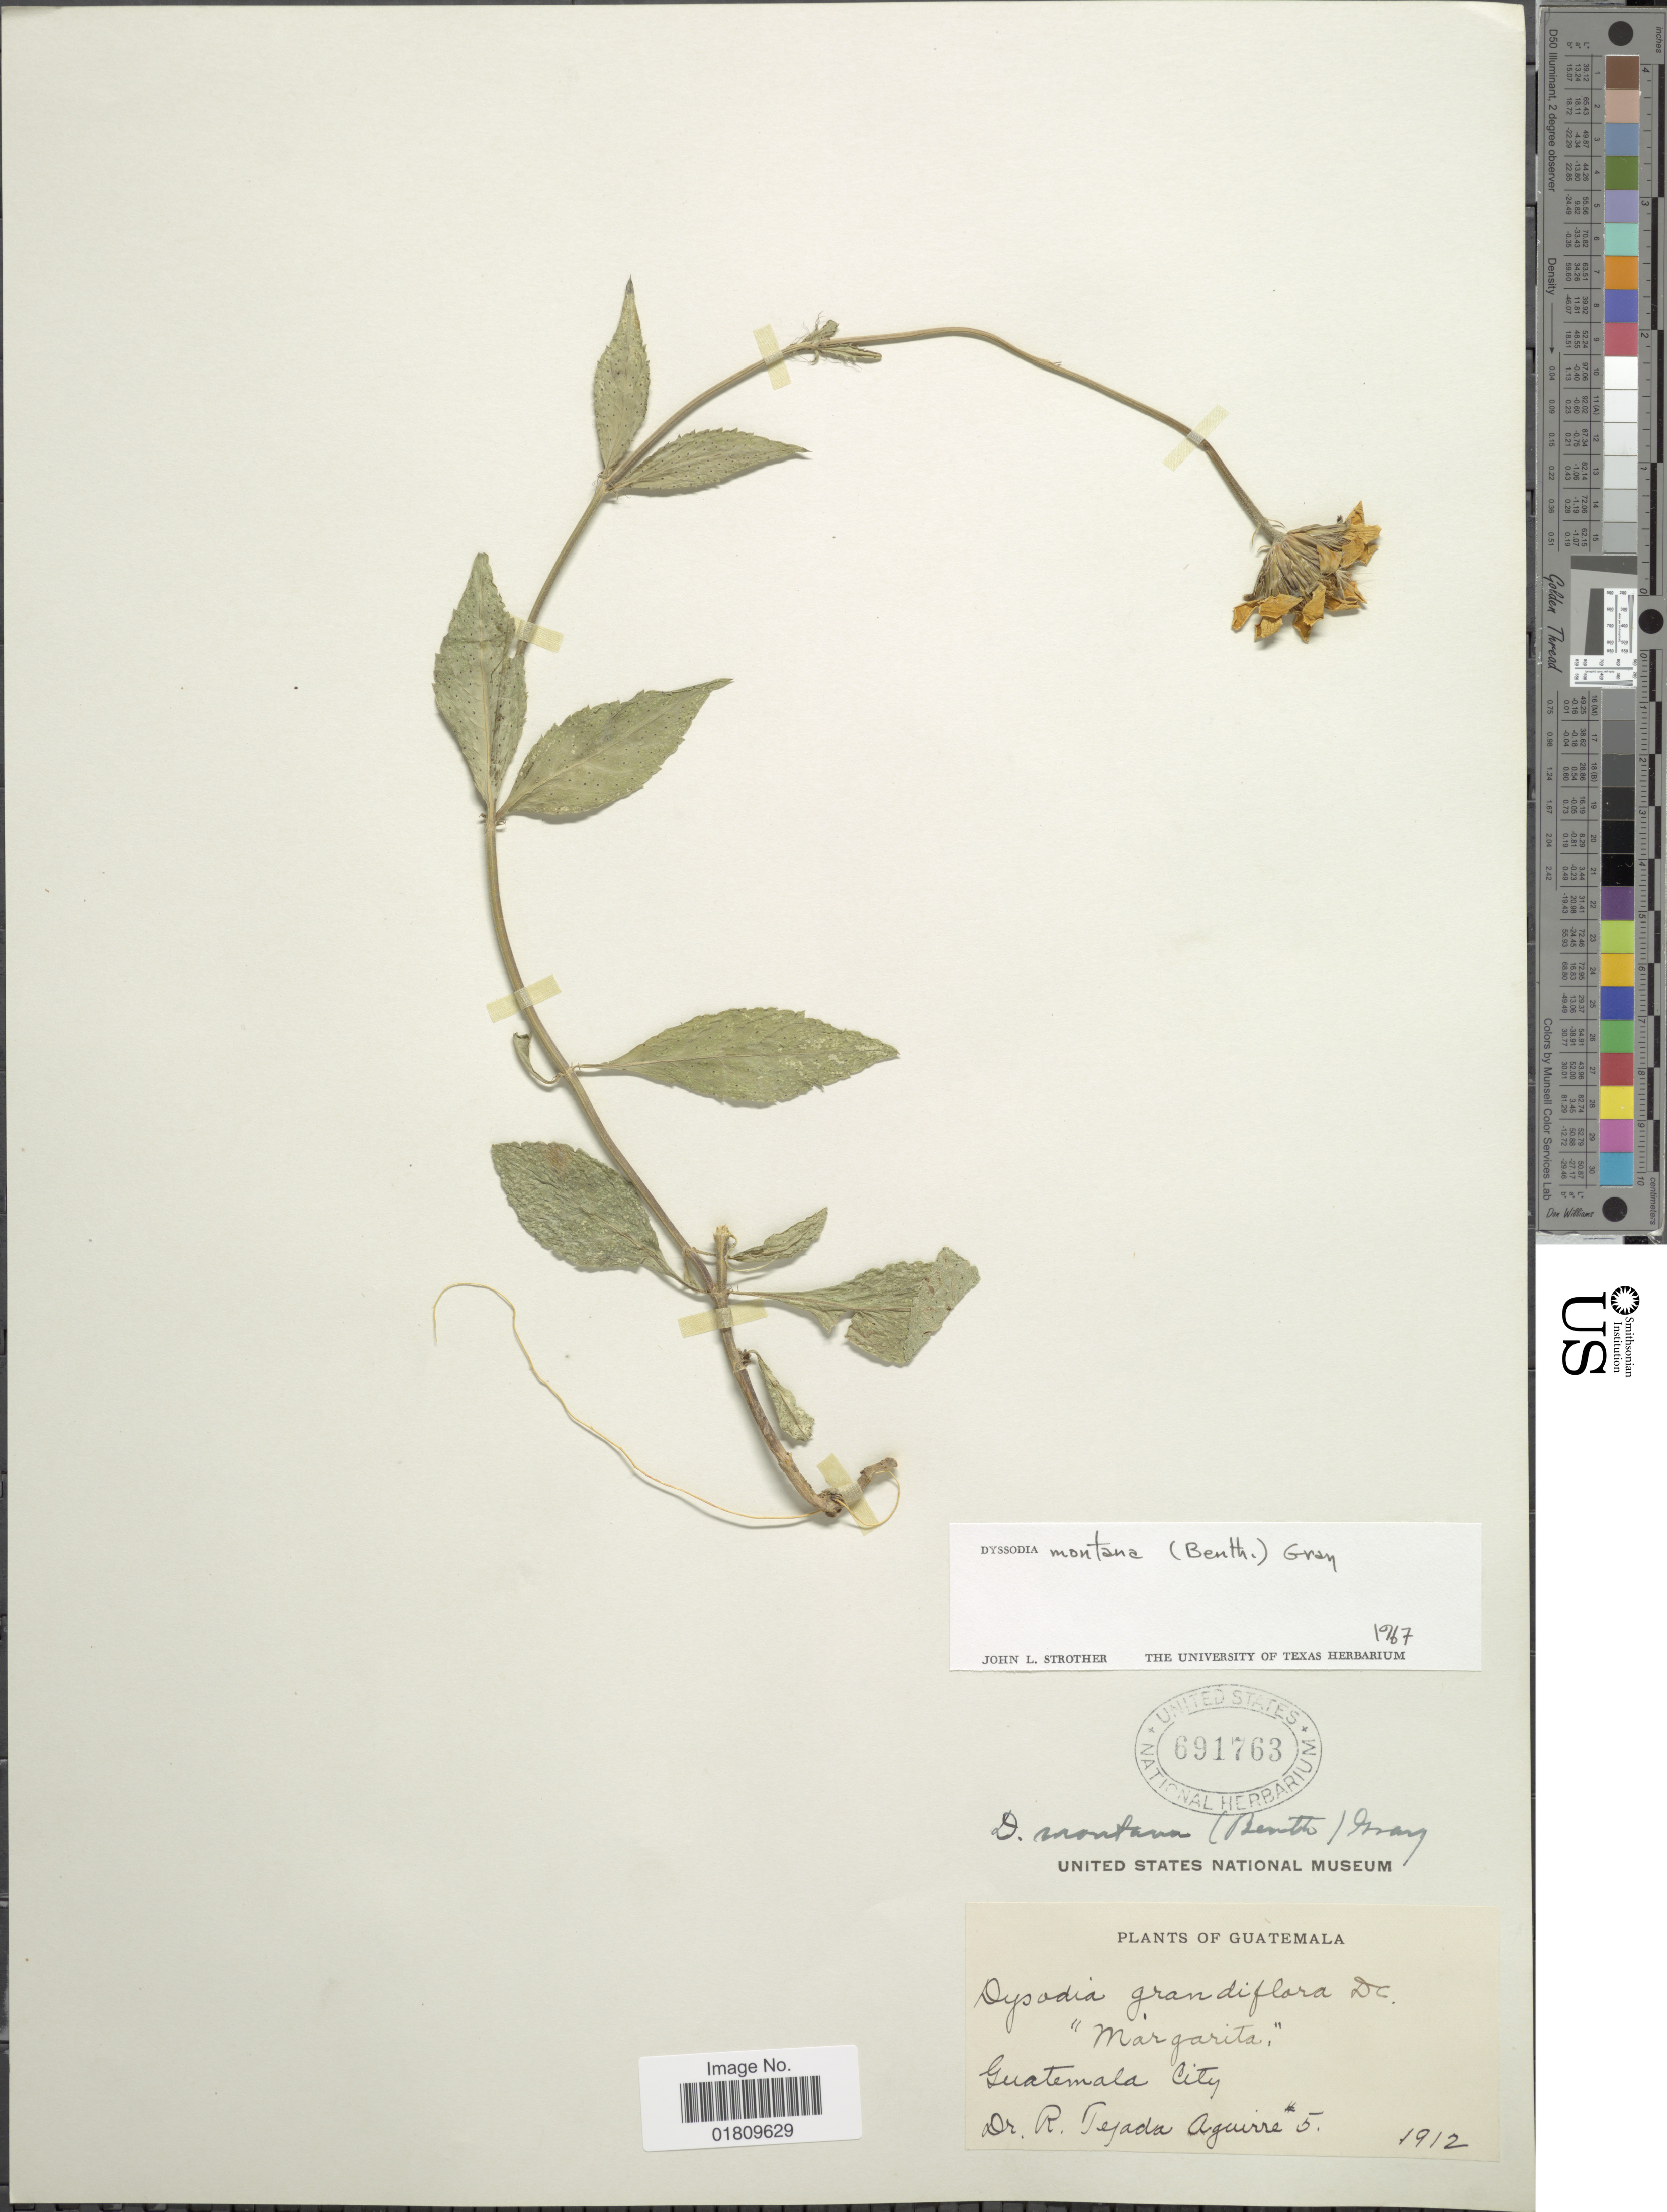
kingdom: Plantae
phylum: Tracheophyta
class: Magnoliopsida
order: Asterales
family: Asteraceae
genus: Dyssodia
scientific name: Dyssodia montana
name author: (Benth.) A. Gray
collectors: R. Aguirre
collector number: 5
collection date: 1912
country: Guatemala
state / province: Guatemala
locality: Guatemala City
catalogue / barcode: US 691763